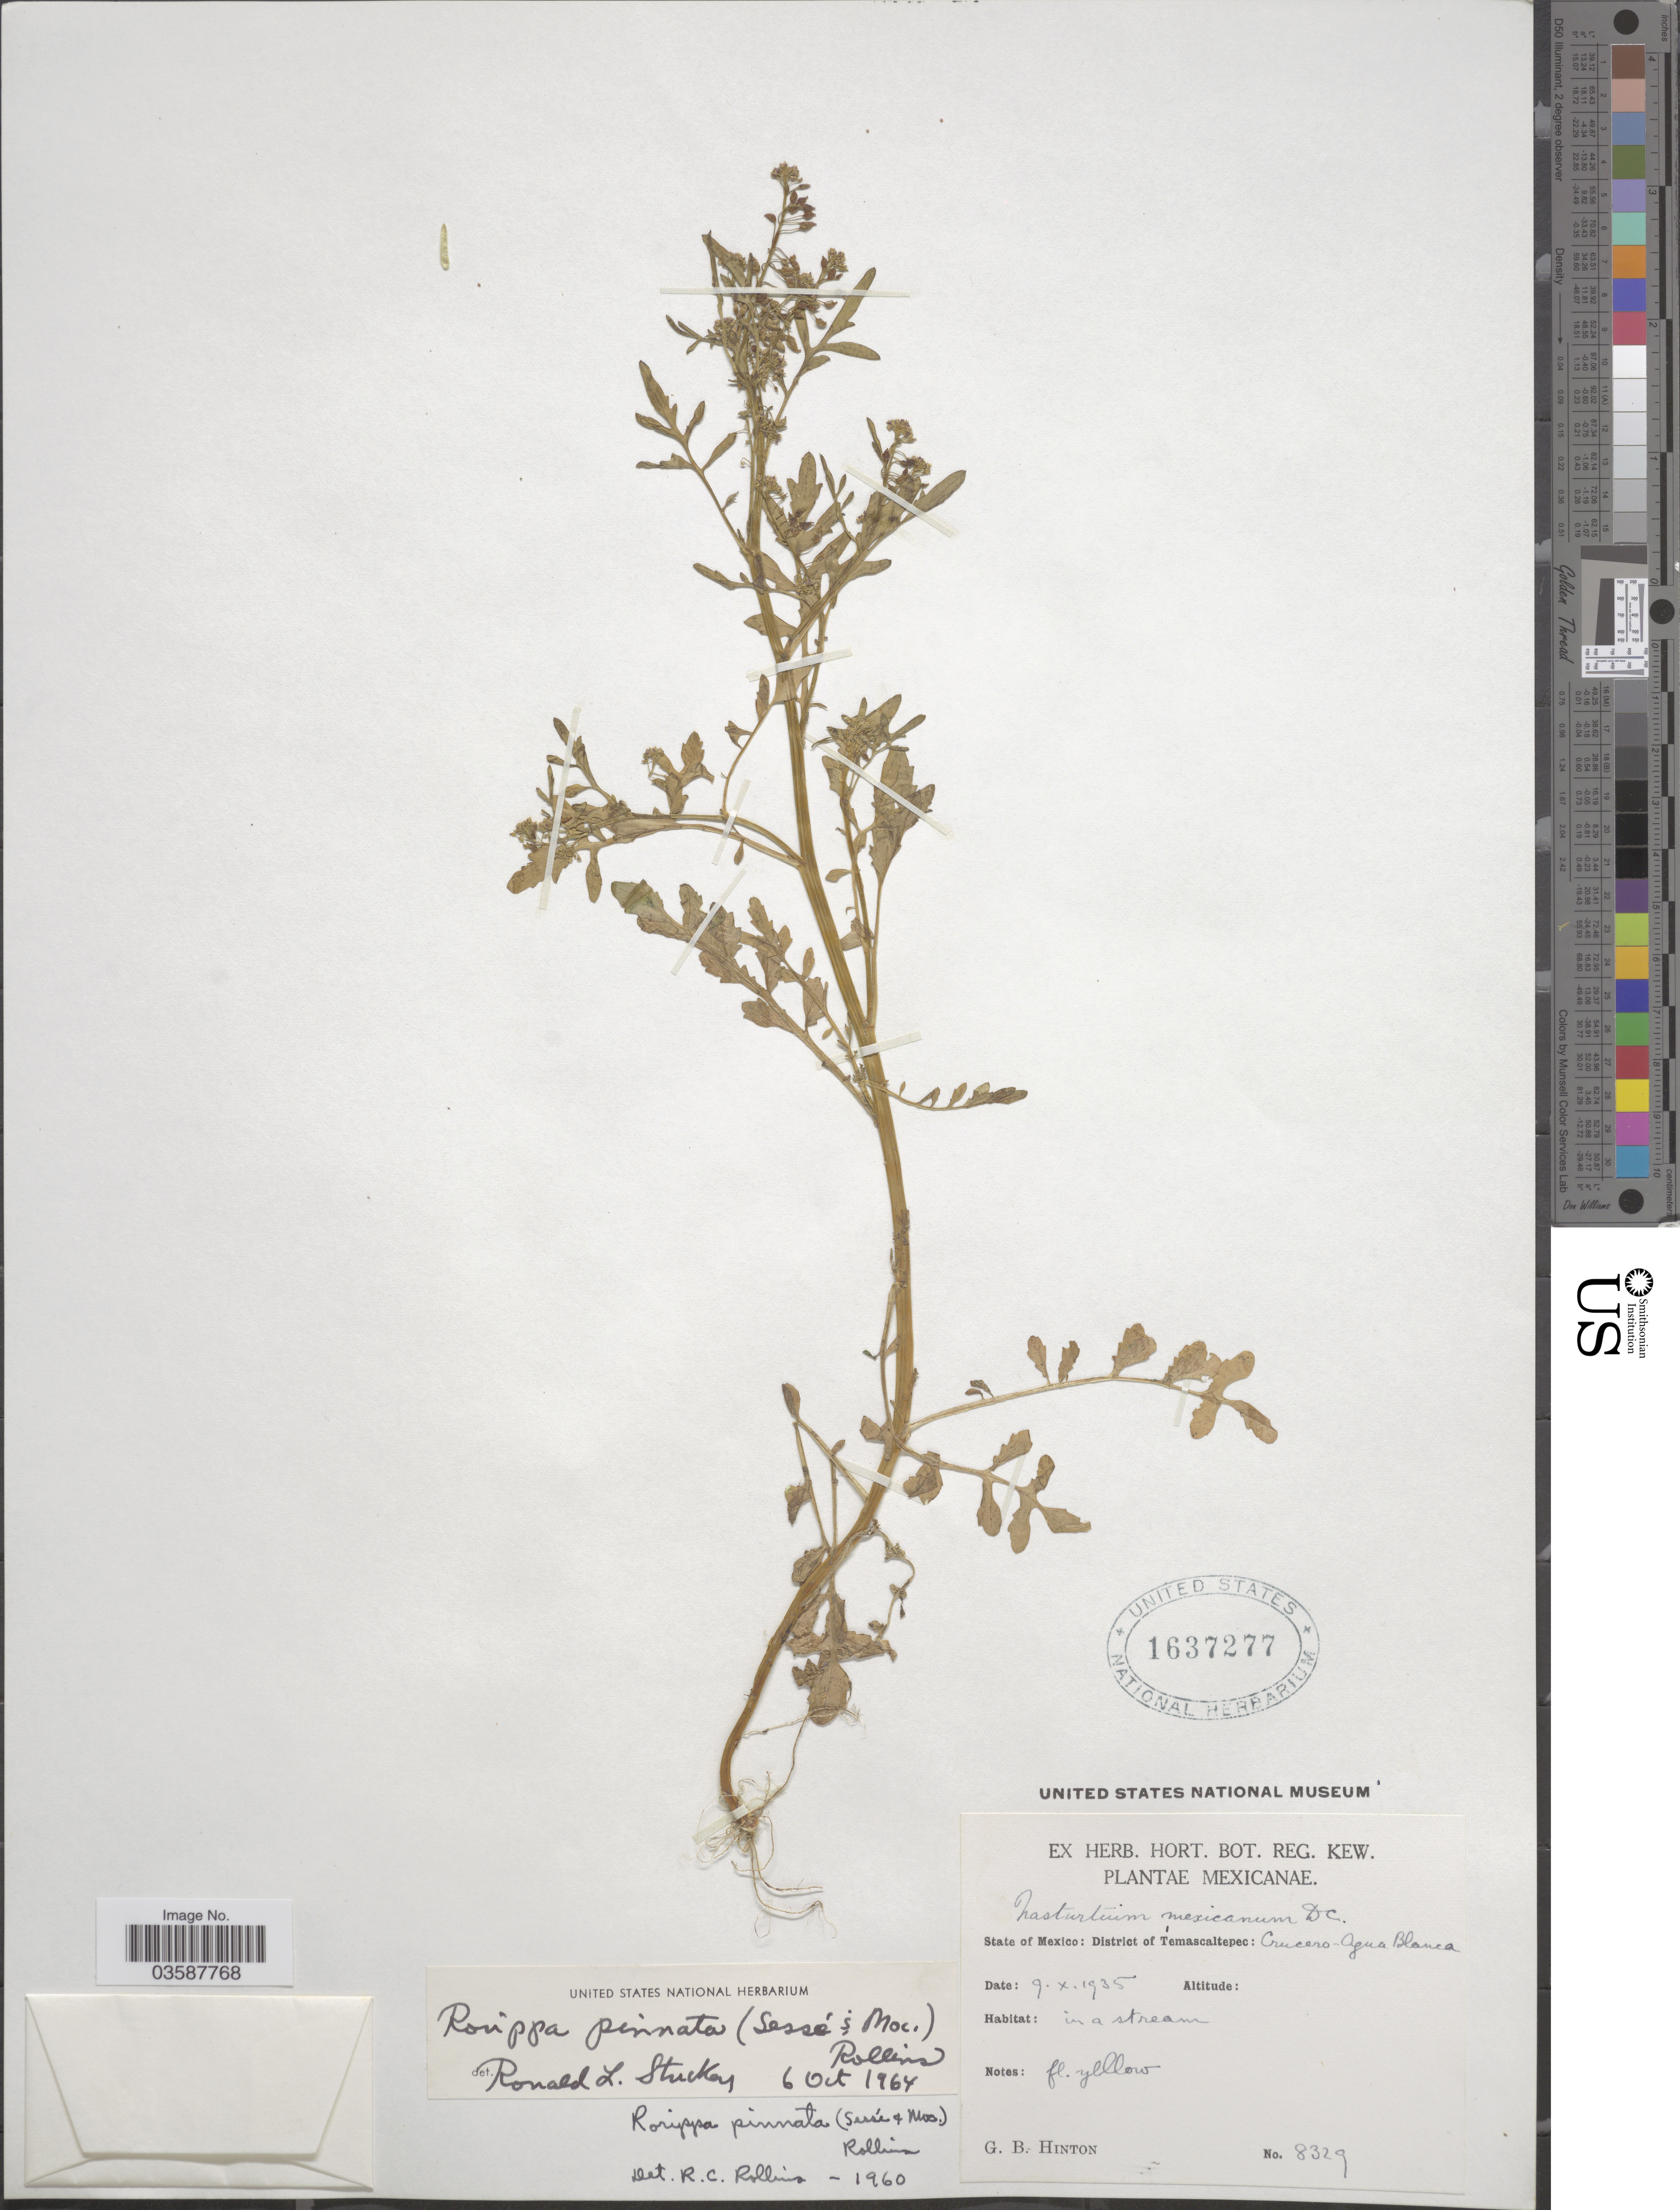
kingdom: Plantae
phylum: Tracheophyta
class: Magnoliopsida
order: Brassicales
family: Brassicaceae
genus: Rorippa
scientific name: Rorippa pinnata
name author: (Sessé & Moc.) Rollins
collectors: G. B. Hinton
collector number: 8329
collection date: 1935-10-09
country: Mexico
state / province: México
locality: District of Temascaltepec: Crucero - Agua Blanca.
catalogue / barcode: US 1637277